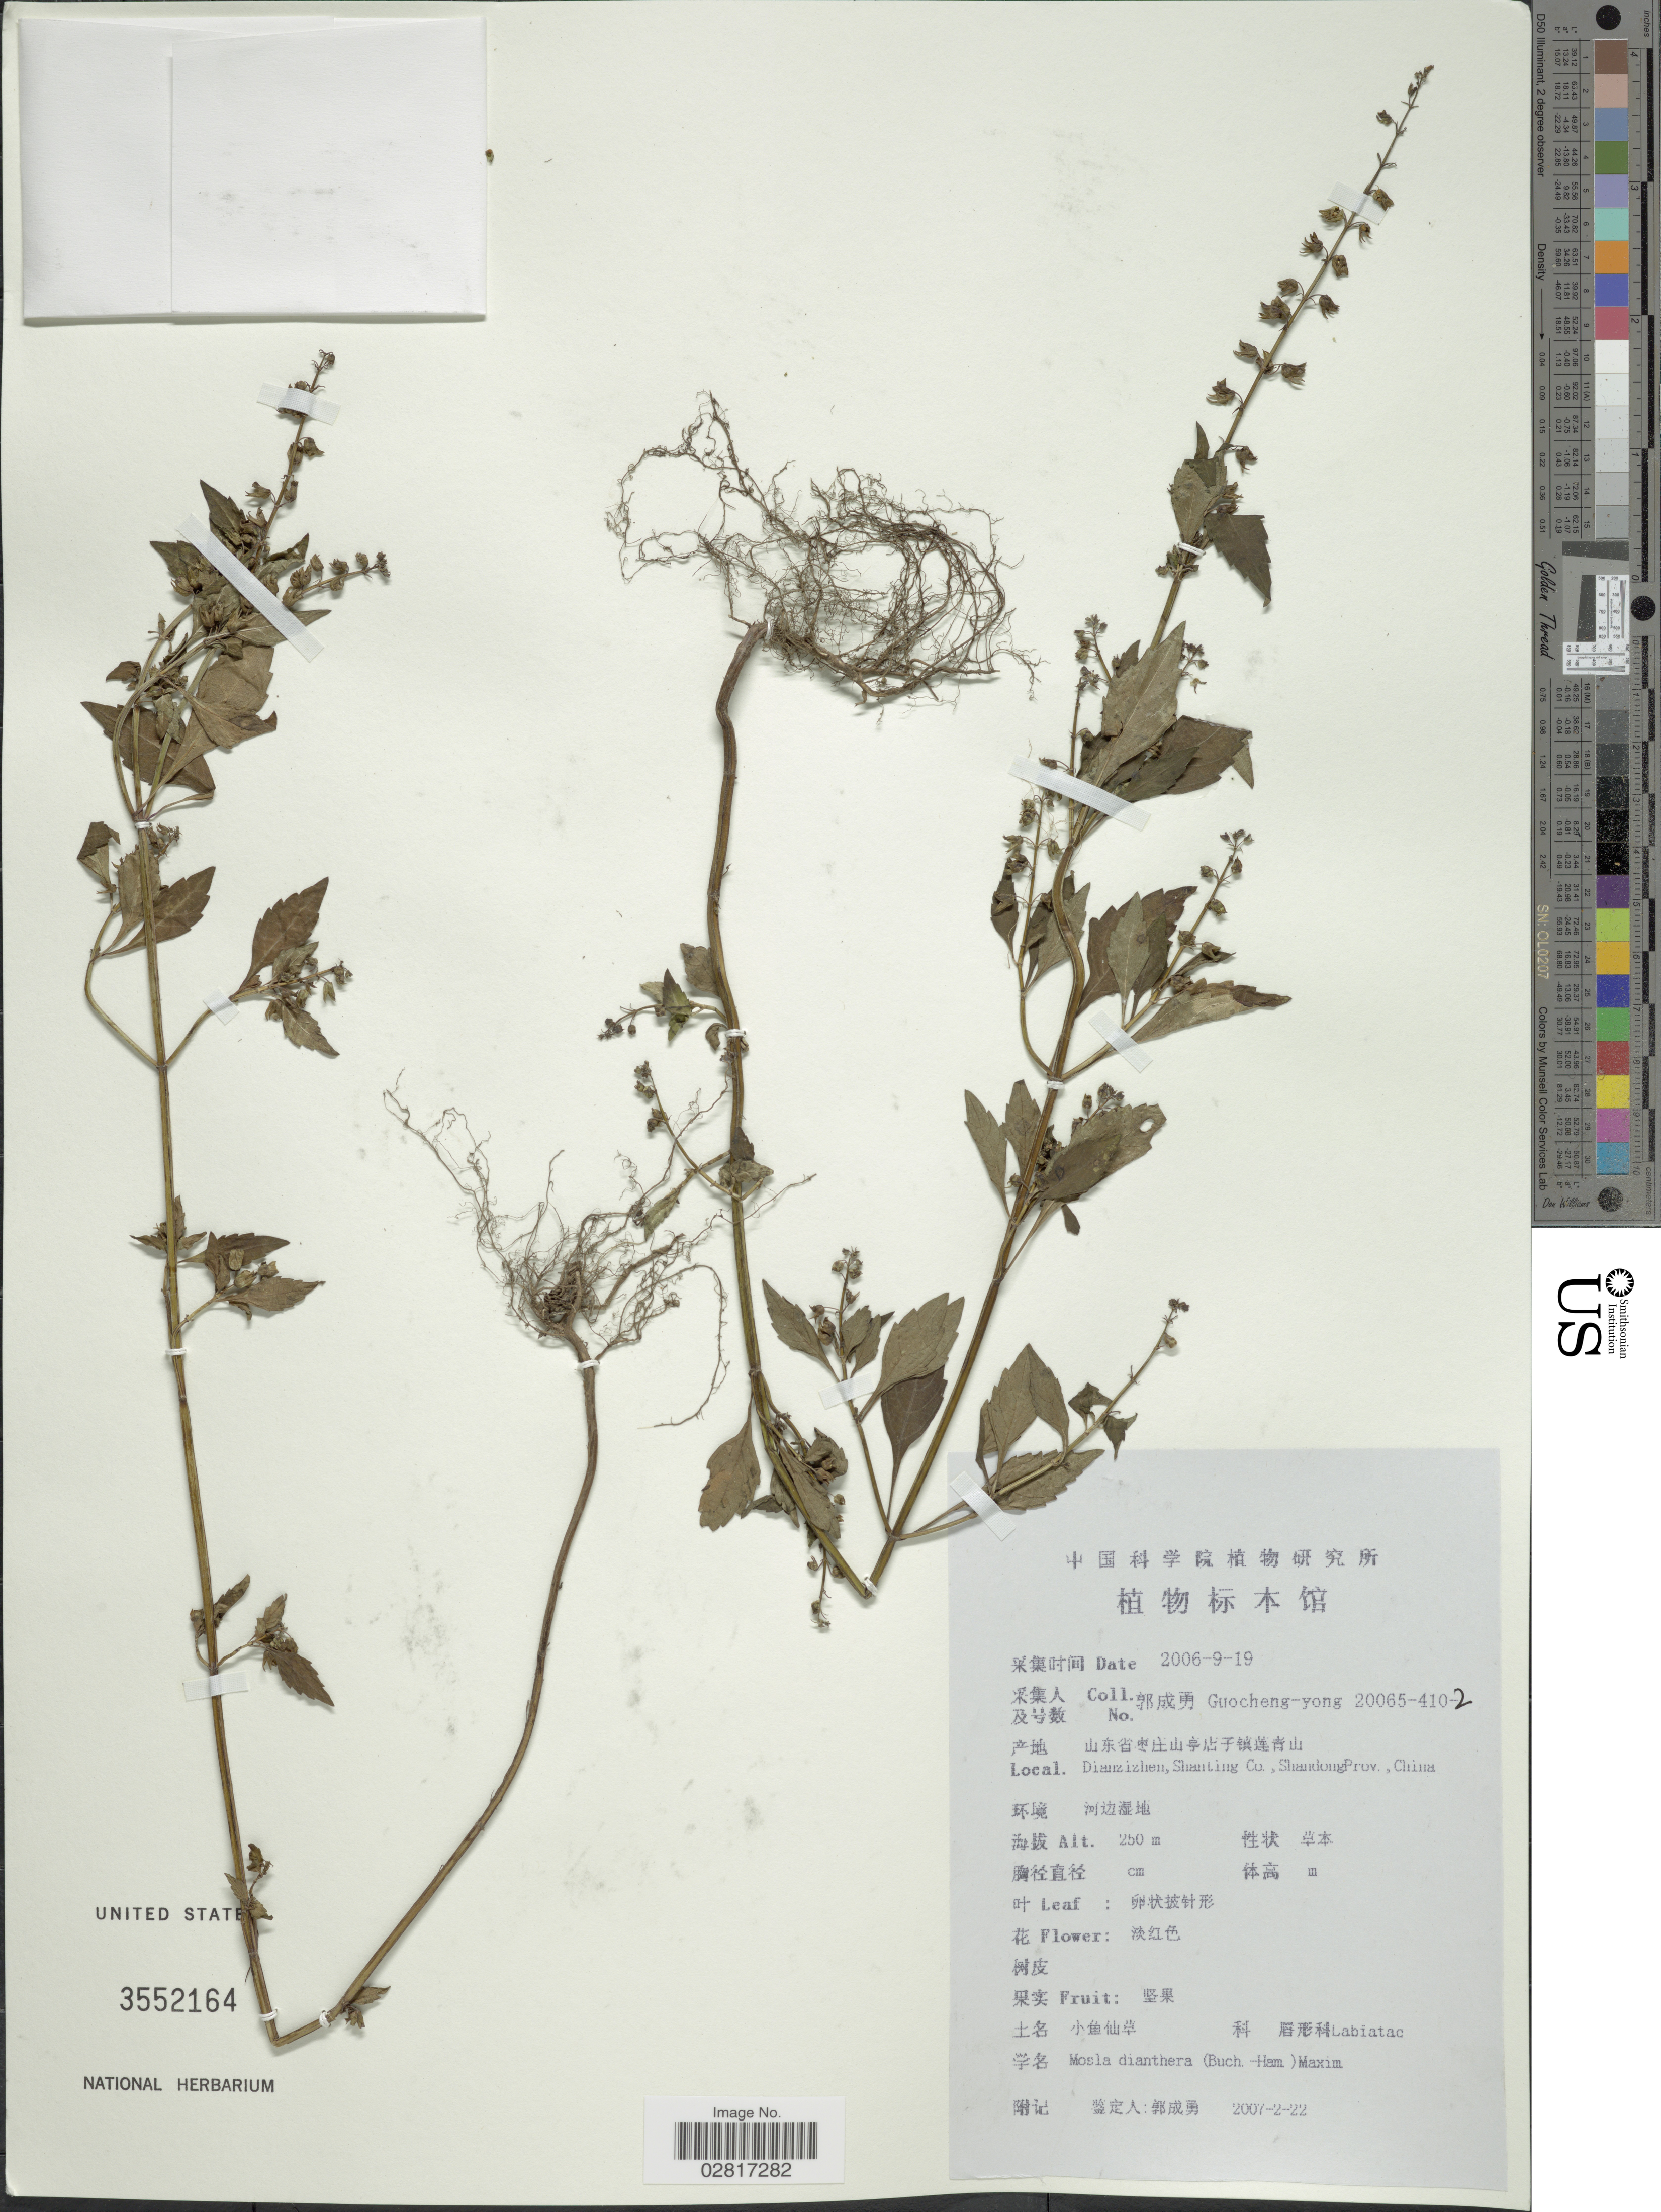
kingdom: Plantae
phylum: Tracheophyta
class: Magnoliopsida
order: Lamiales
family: Lamiaceae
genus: Mosla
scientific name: Mosla dianthera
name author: (Roxb.) Maxim.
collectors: Guo cheng-yong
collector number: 20065-410-2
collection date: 2006-09-19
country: China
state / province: Shandong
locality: Dianzizhen, Shanting Co.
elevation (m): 250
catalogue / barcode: US 3552164